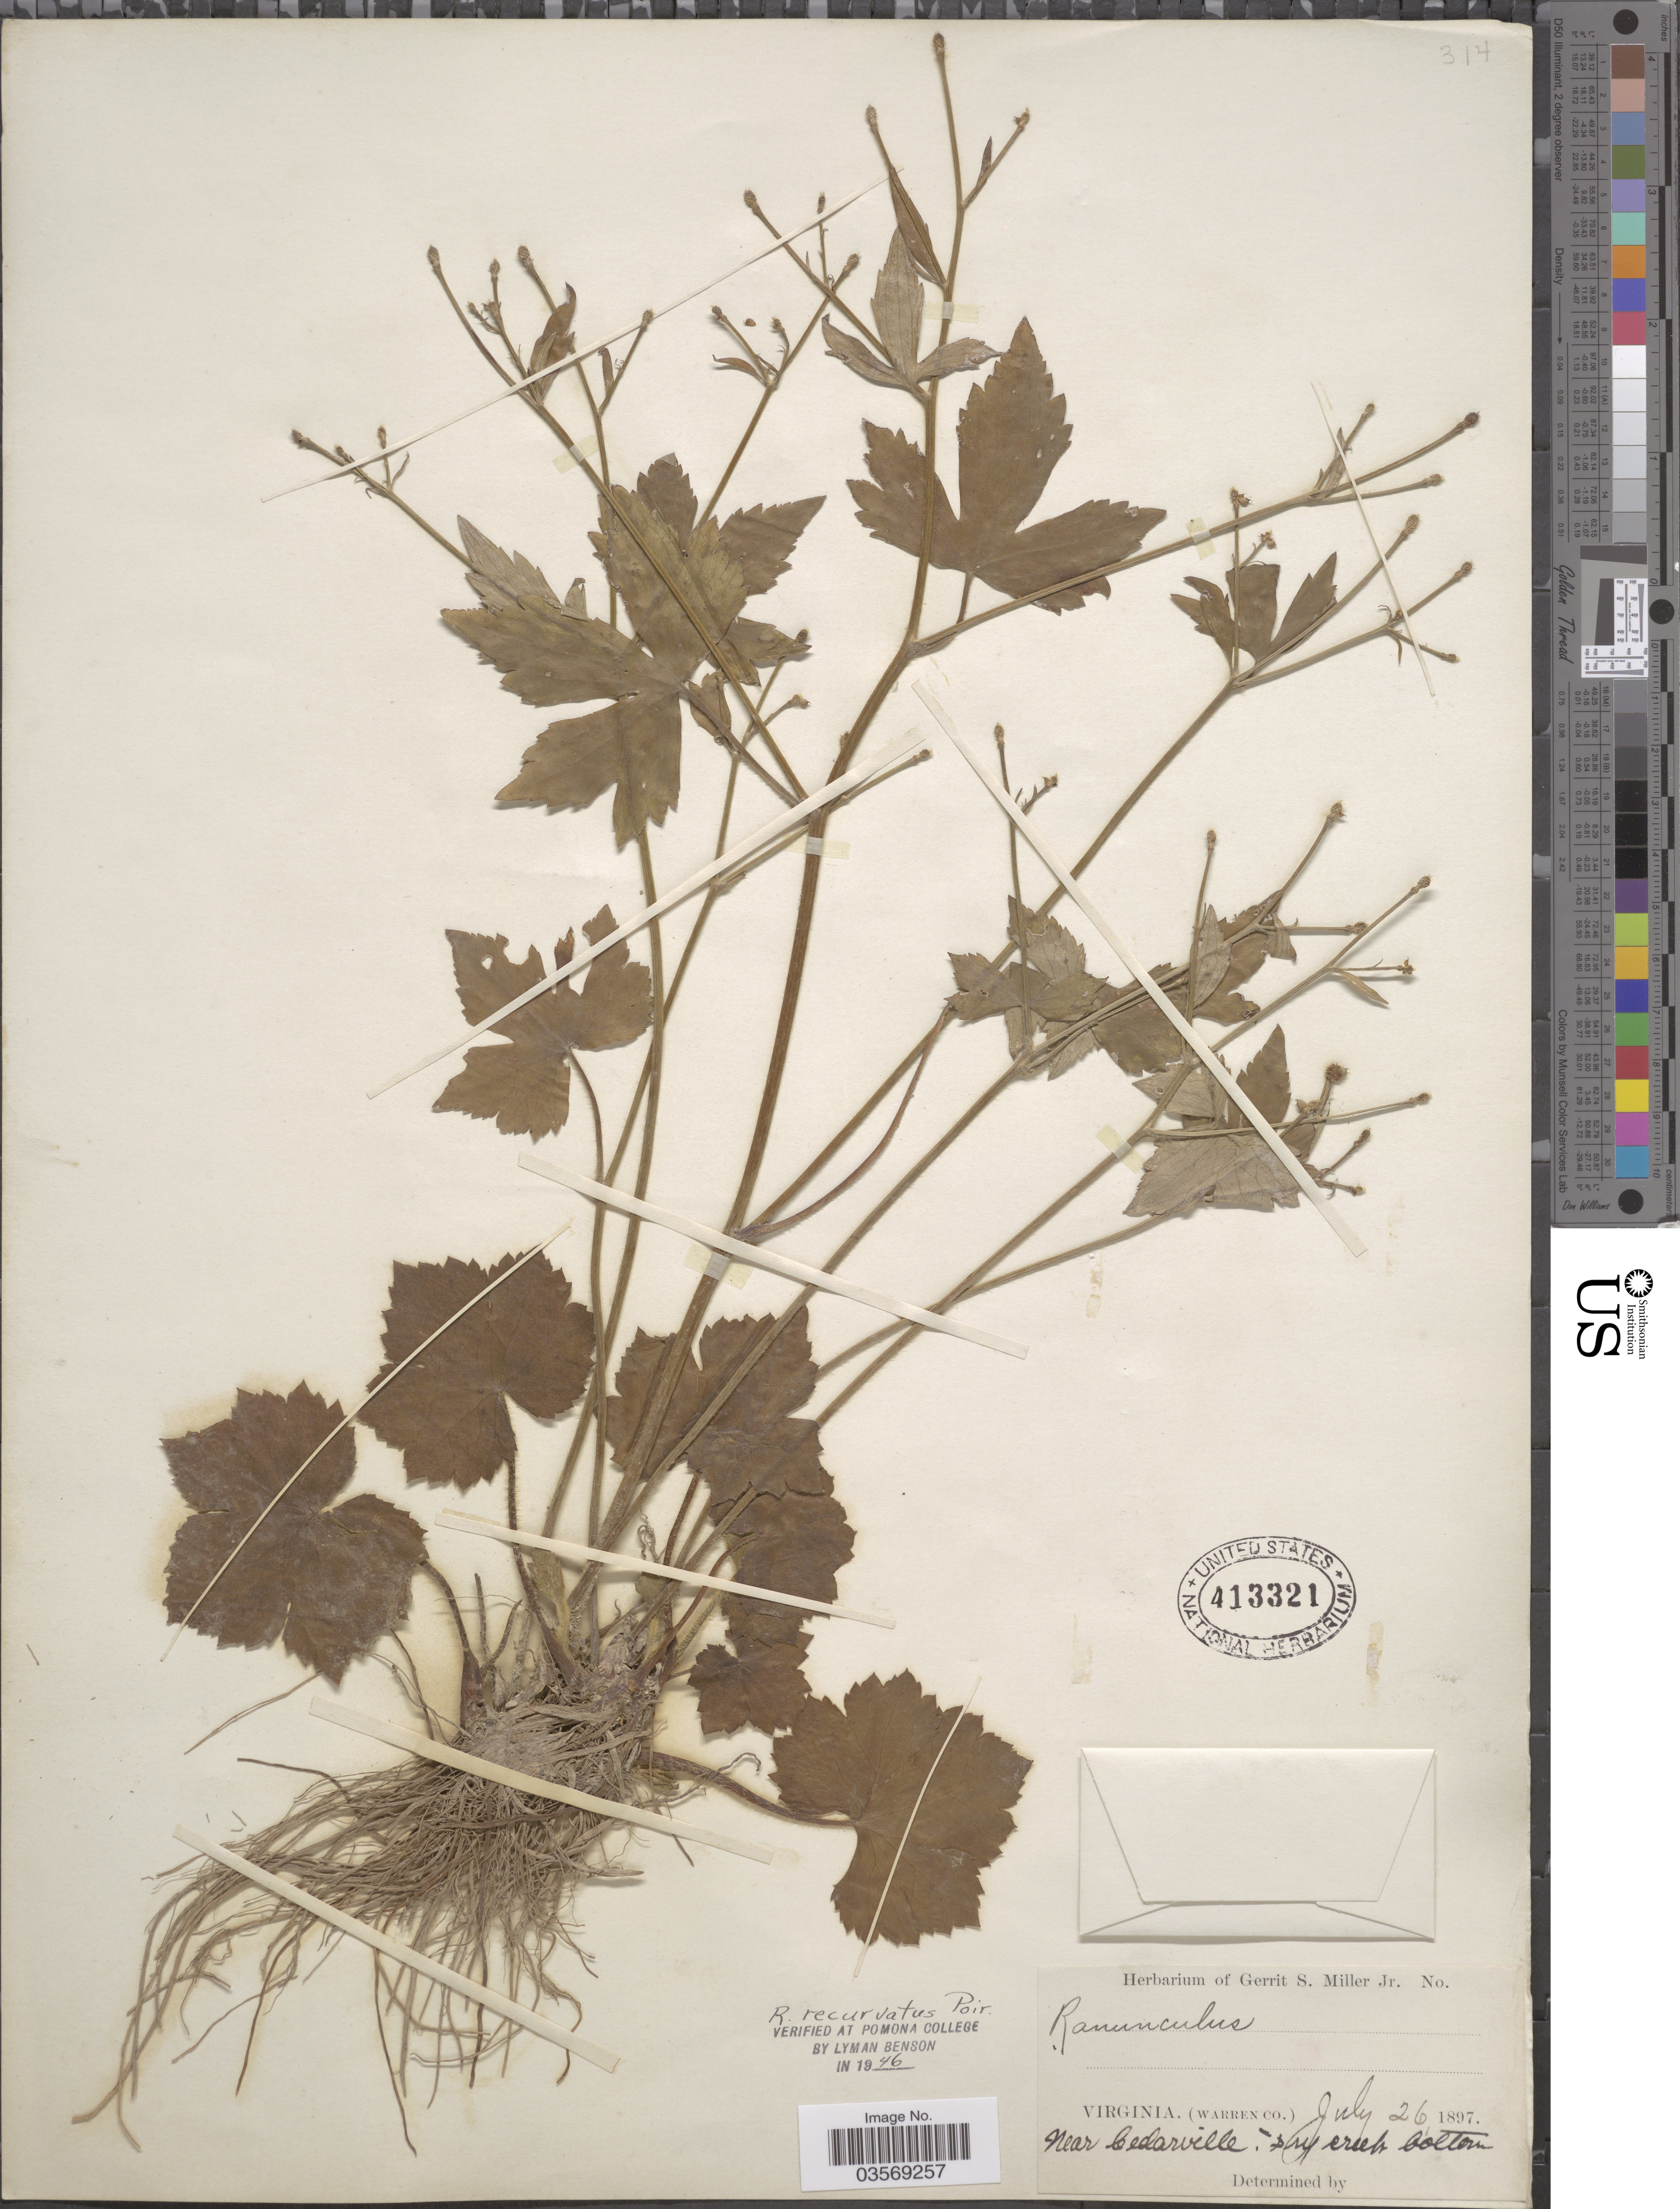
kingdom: Plantae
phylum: Tracheophyta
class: Magnoliopsida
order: Ranunculales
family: Ranunculaceae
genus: Ranunculus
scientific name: Ranunculus recurvatus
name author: Poir.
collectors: ex herb. Gerrit S. Miller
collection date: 1897-07-26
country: United States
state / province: Virginia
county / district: Warren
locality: near Cedarville.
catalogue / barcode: US 413321